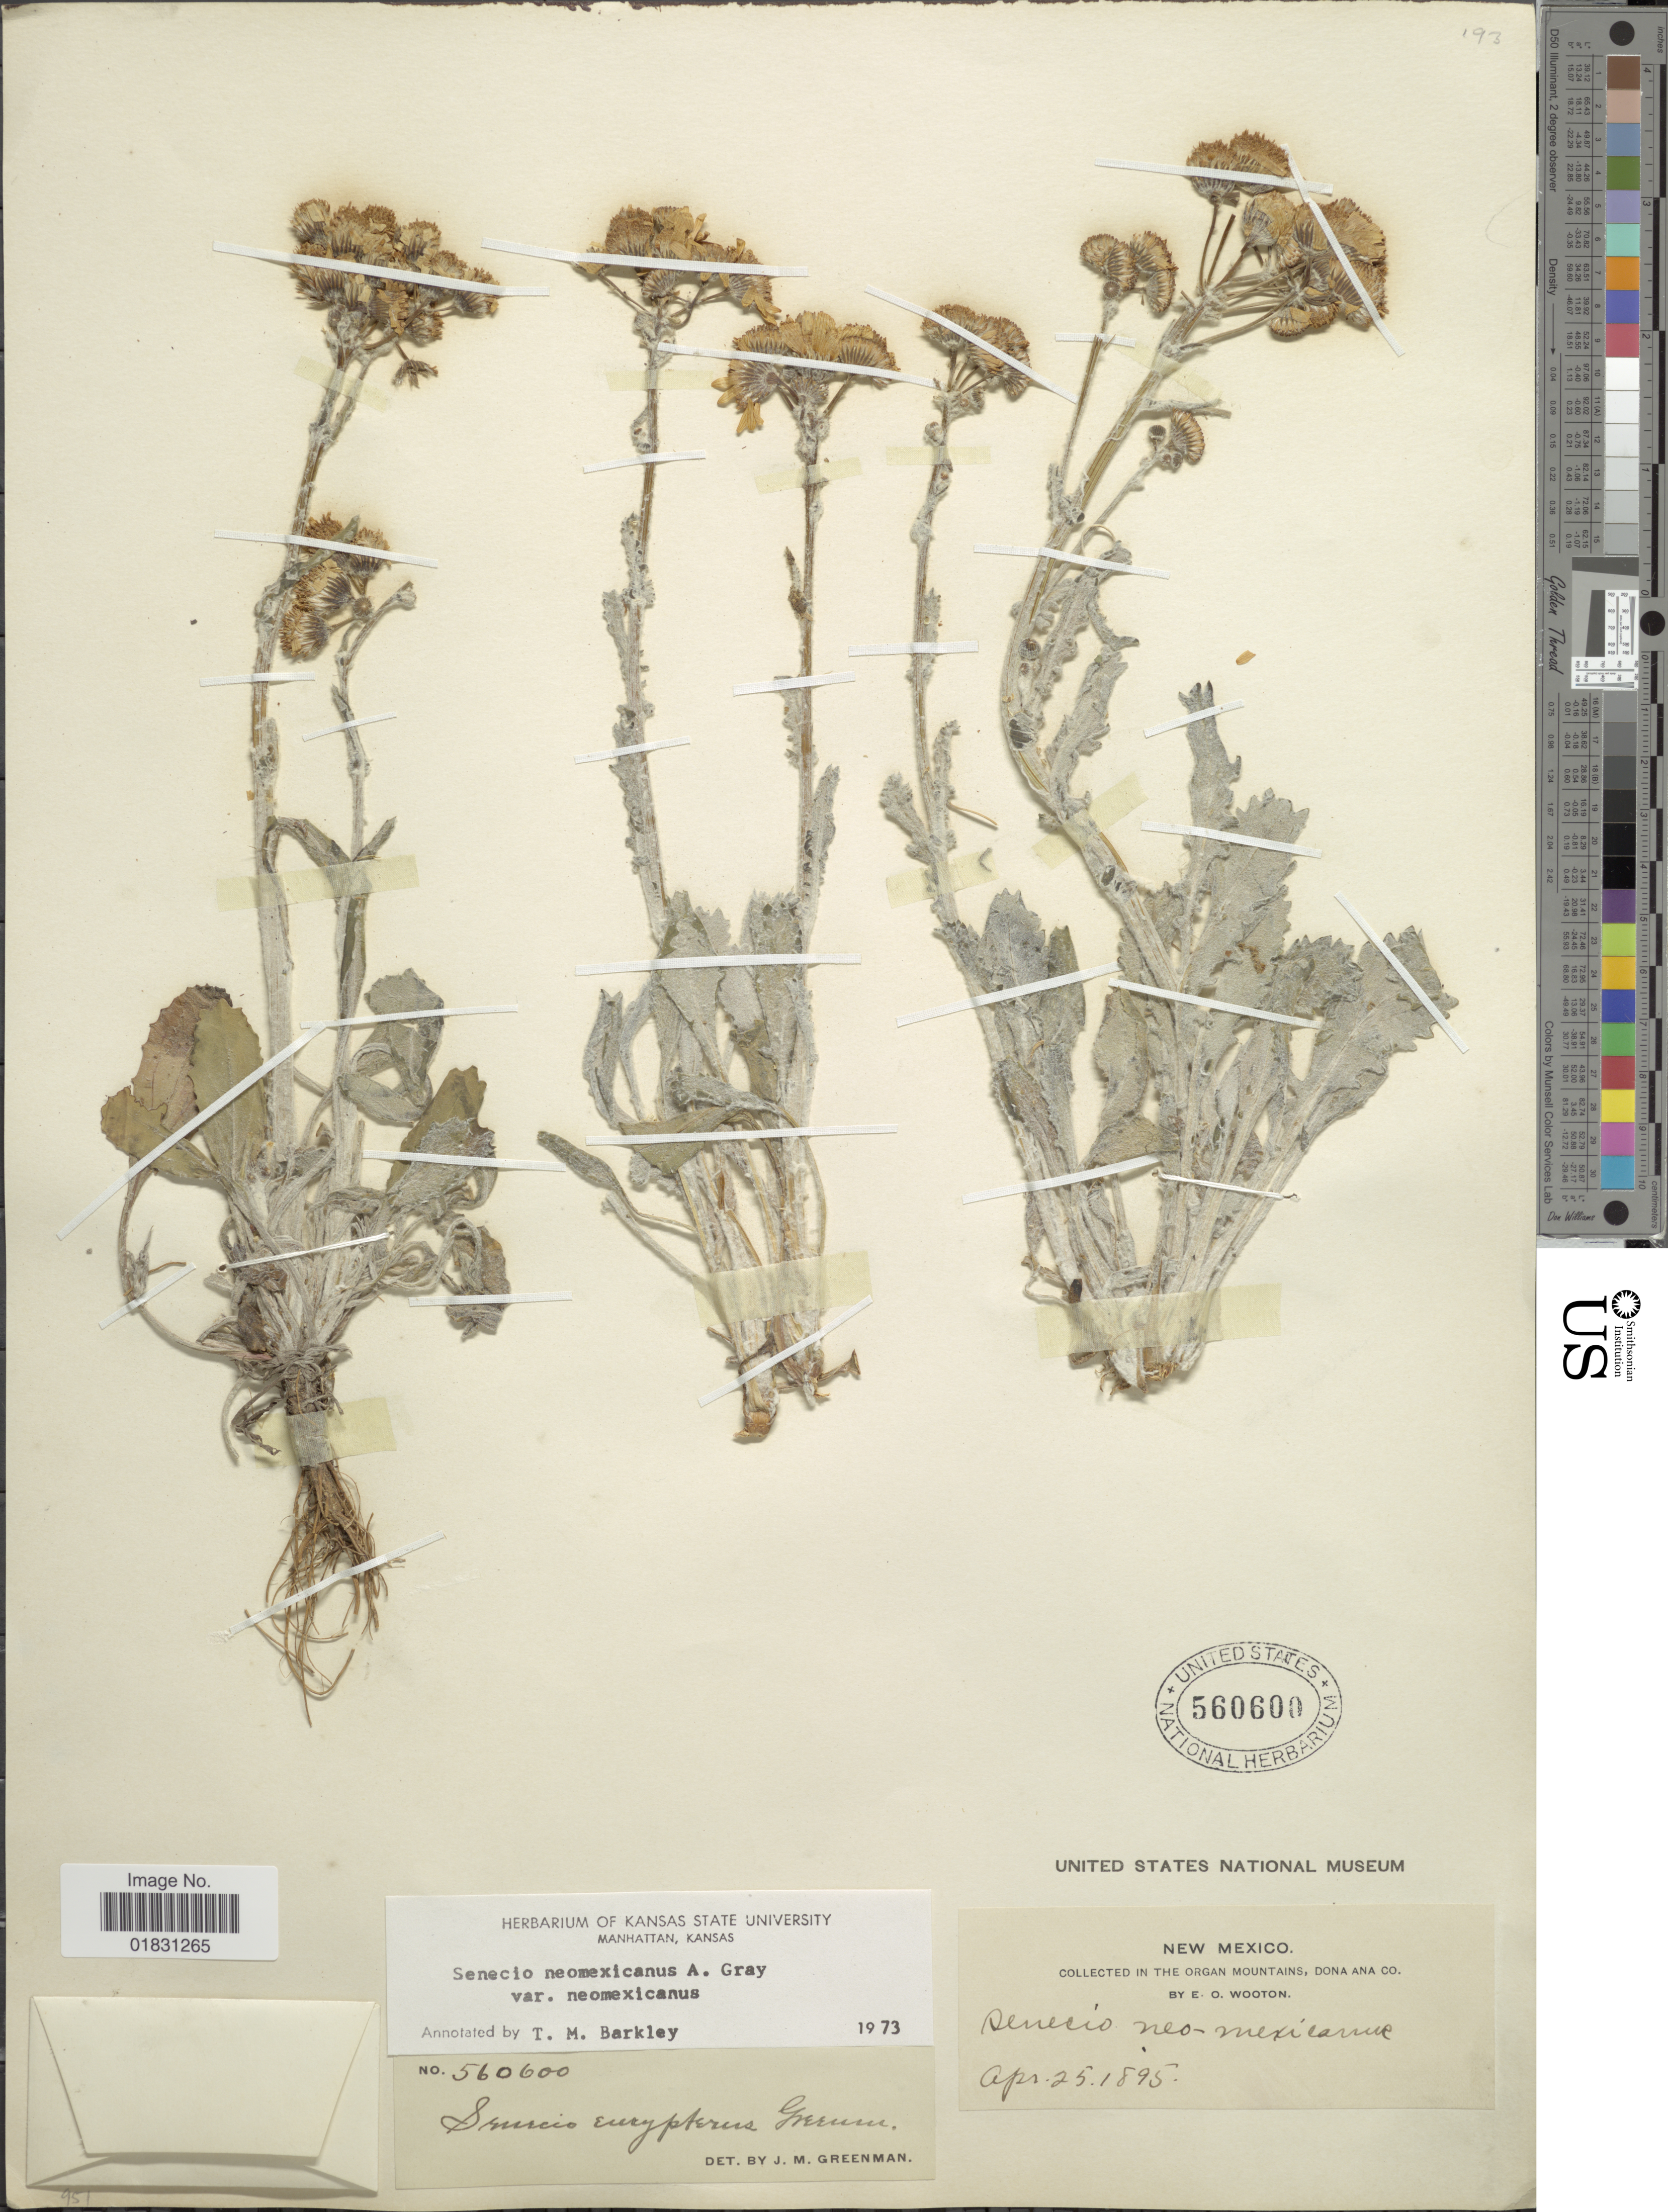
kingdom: Plantae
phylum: Tracheophyta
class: Magnoliopsida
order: Asterales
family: Asteraceae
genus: Packera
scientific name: Packera neomexicana var. neomexicana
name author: (A. Gray) W.A. Weber & Á. Löve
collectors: E. O. Wooton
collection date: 1895-04-25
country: United States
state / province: New Mexico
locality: In the Organ Mountains, Dona Ana Co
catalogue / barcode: US 560600